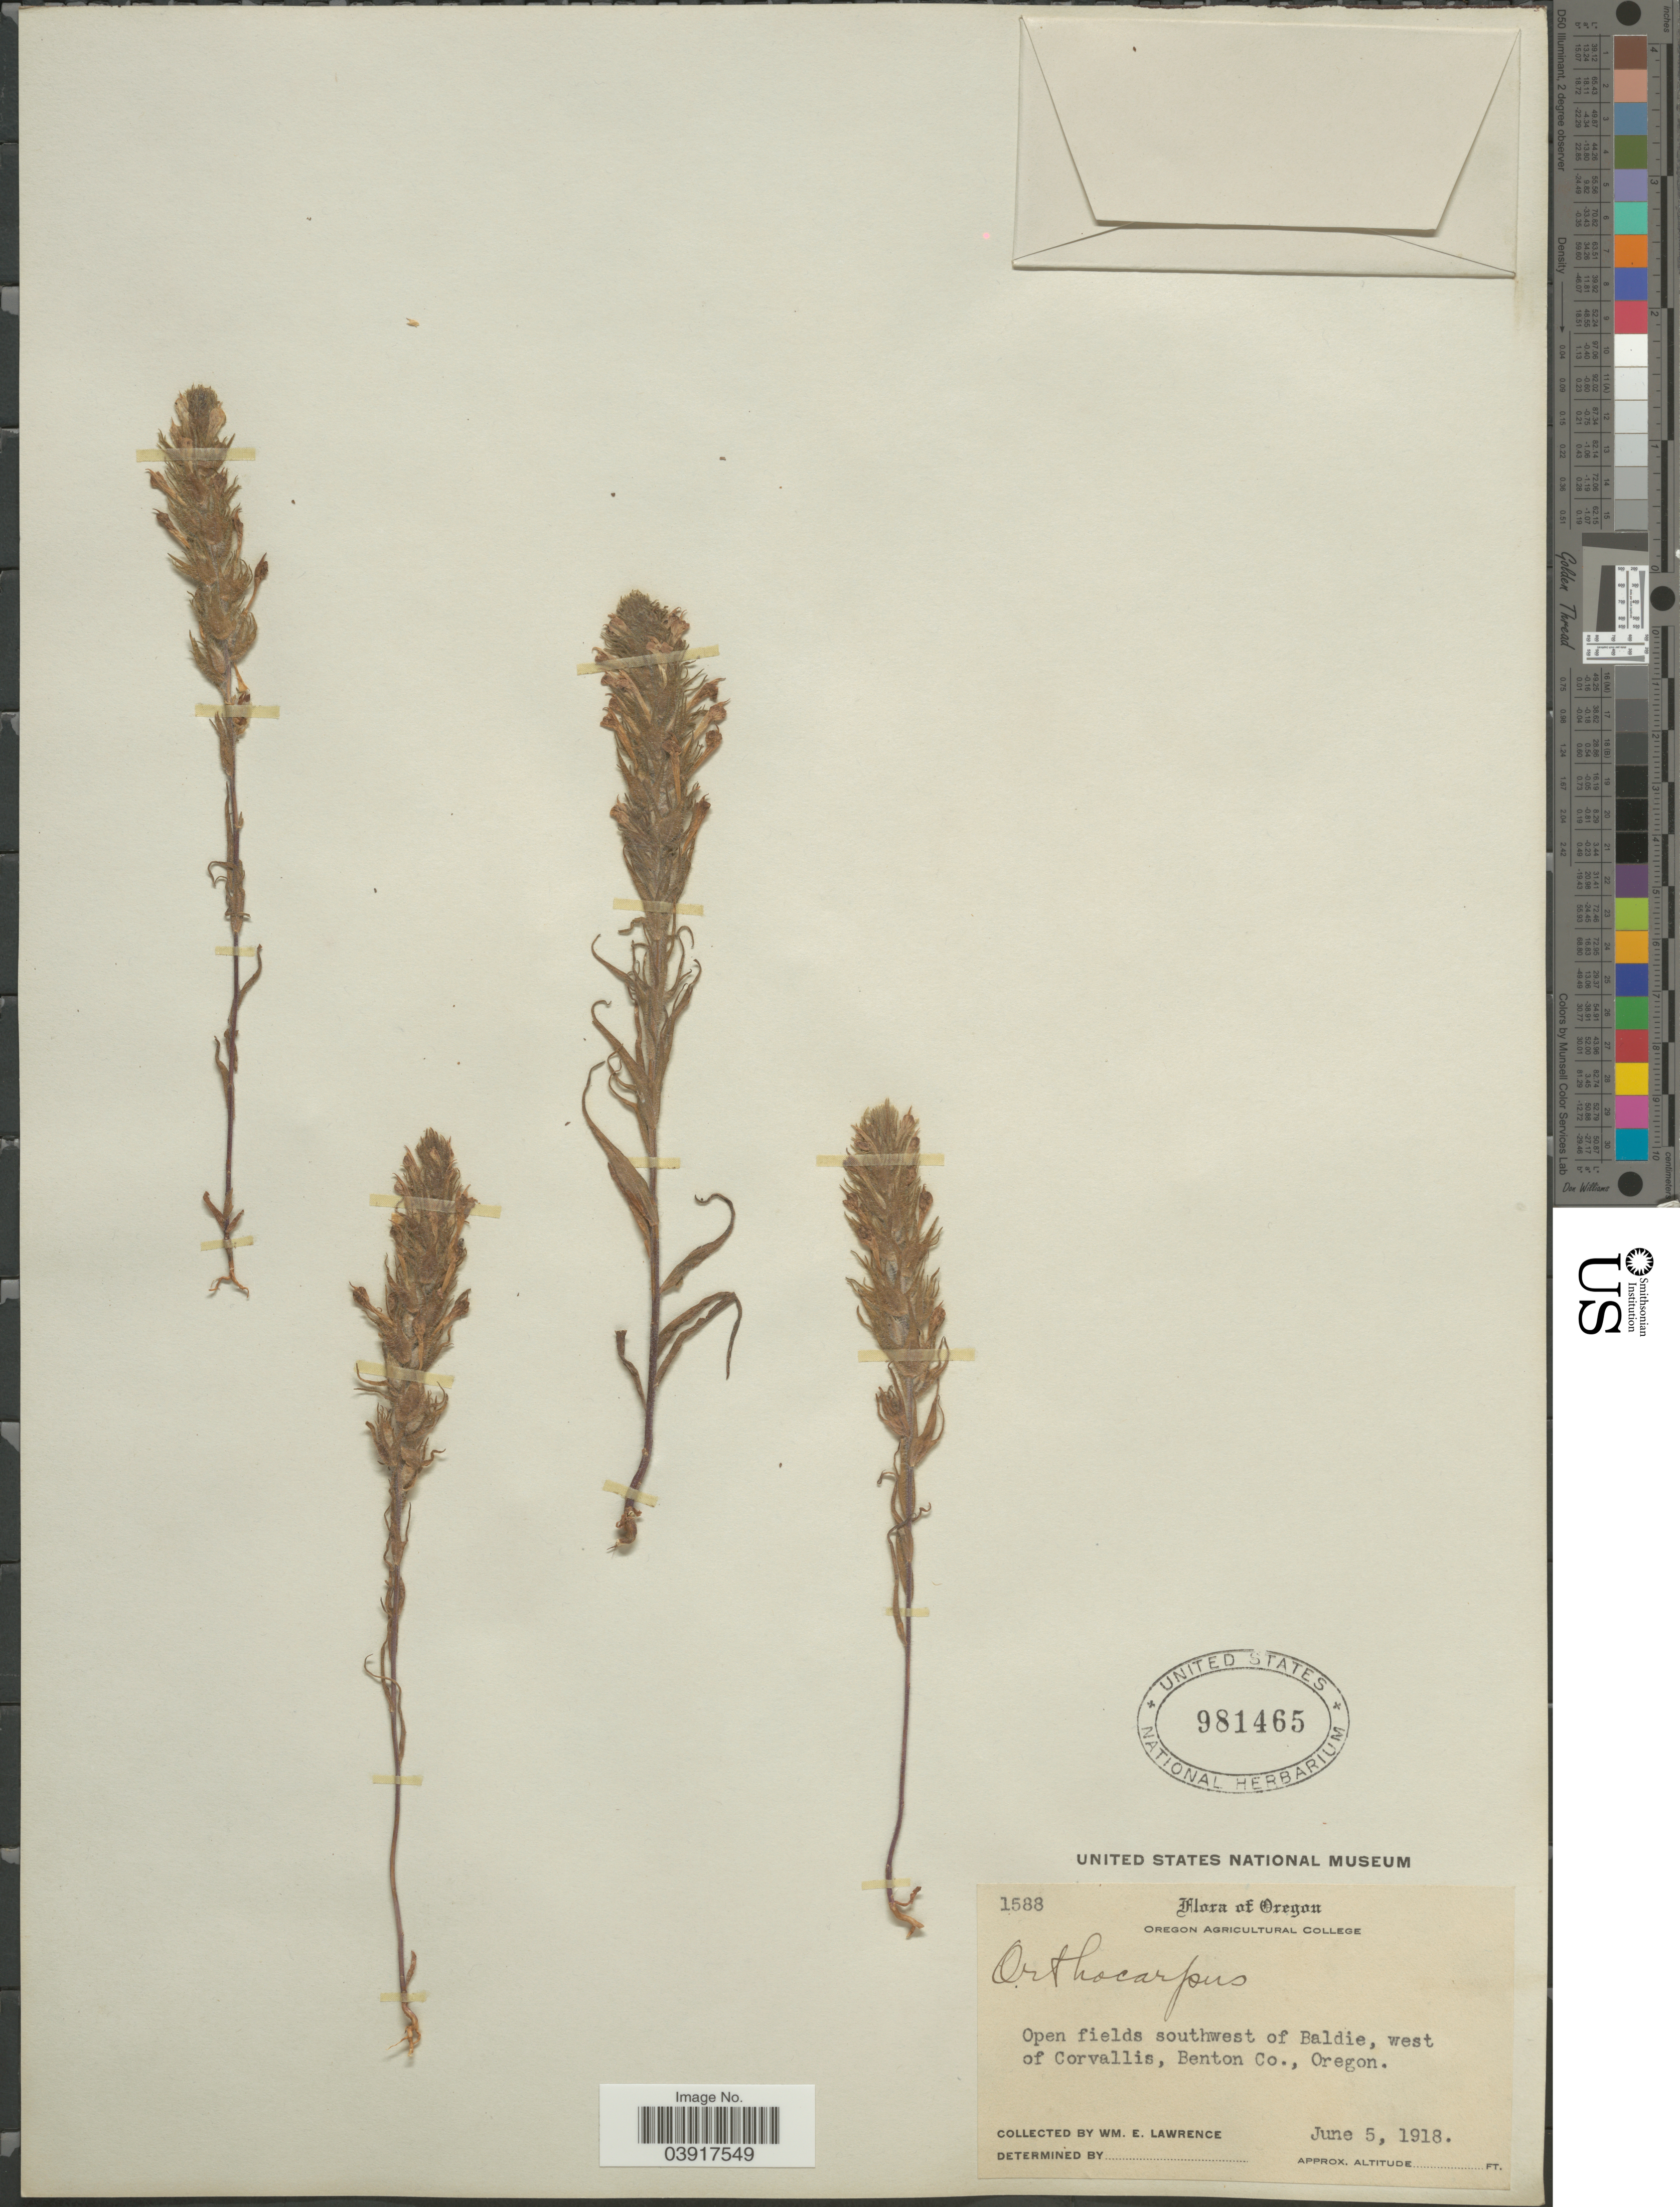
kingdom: Plantae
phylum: Tracheophyta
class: Magnoliopsida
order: Lamiales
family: Orobanchaceae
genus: Orthocarpus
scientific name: Orthocarpus lacerus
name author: Benth.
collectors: W. Lawrence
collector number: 1588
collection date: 1918-06-05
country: United States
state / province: Oregon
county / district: Benton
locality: Open fields southwest of Baldie, west of Corvallis, Benton Co.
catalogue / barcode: US 981465